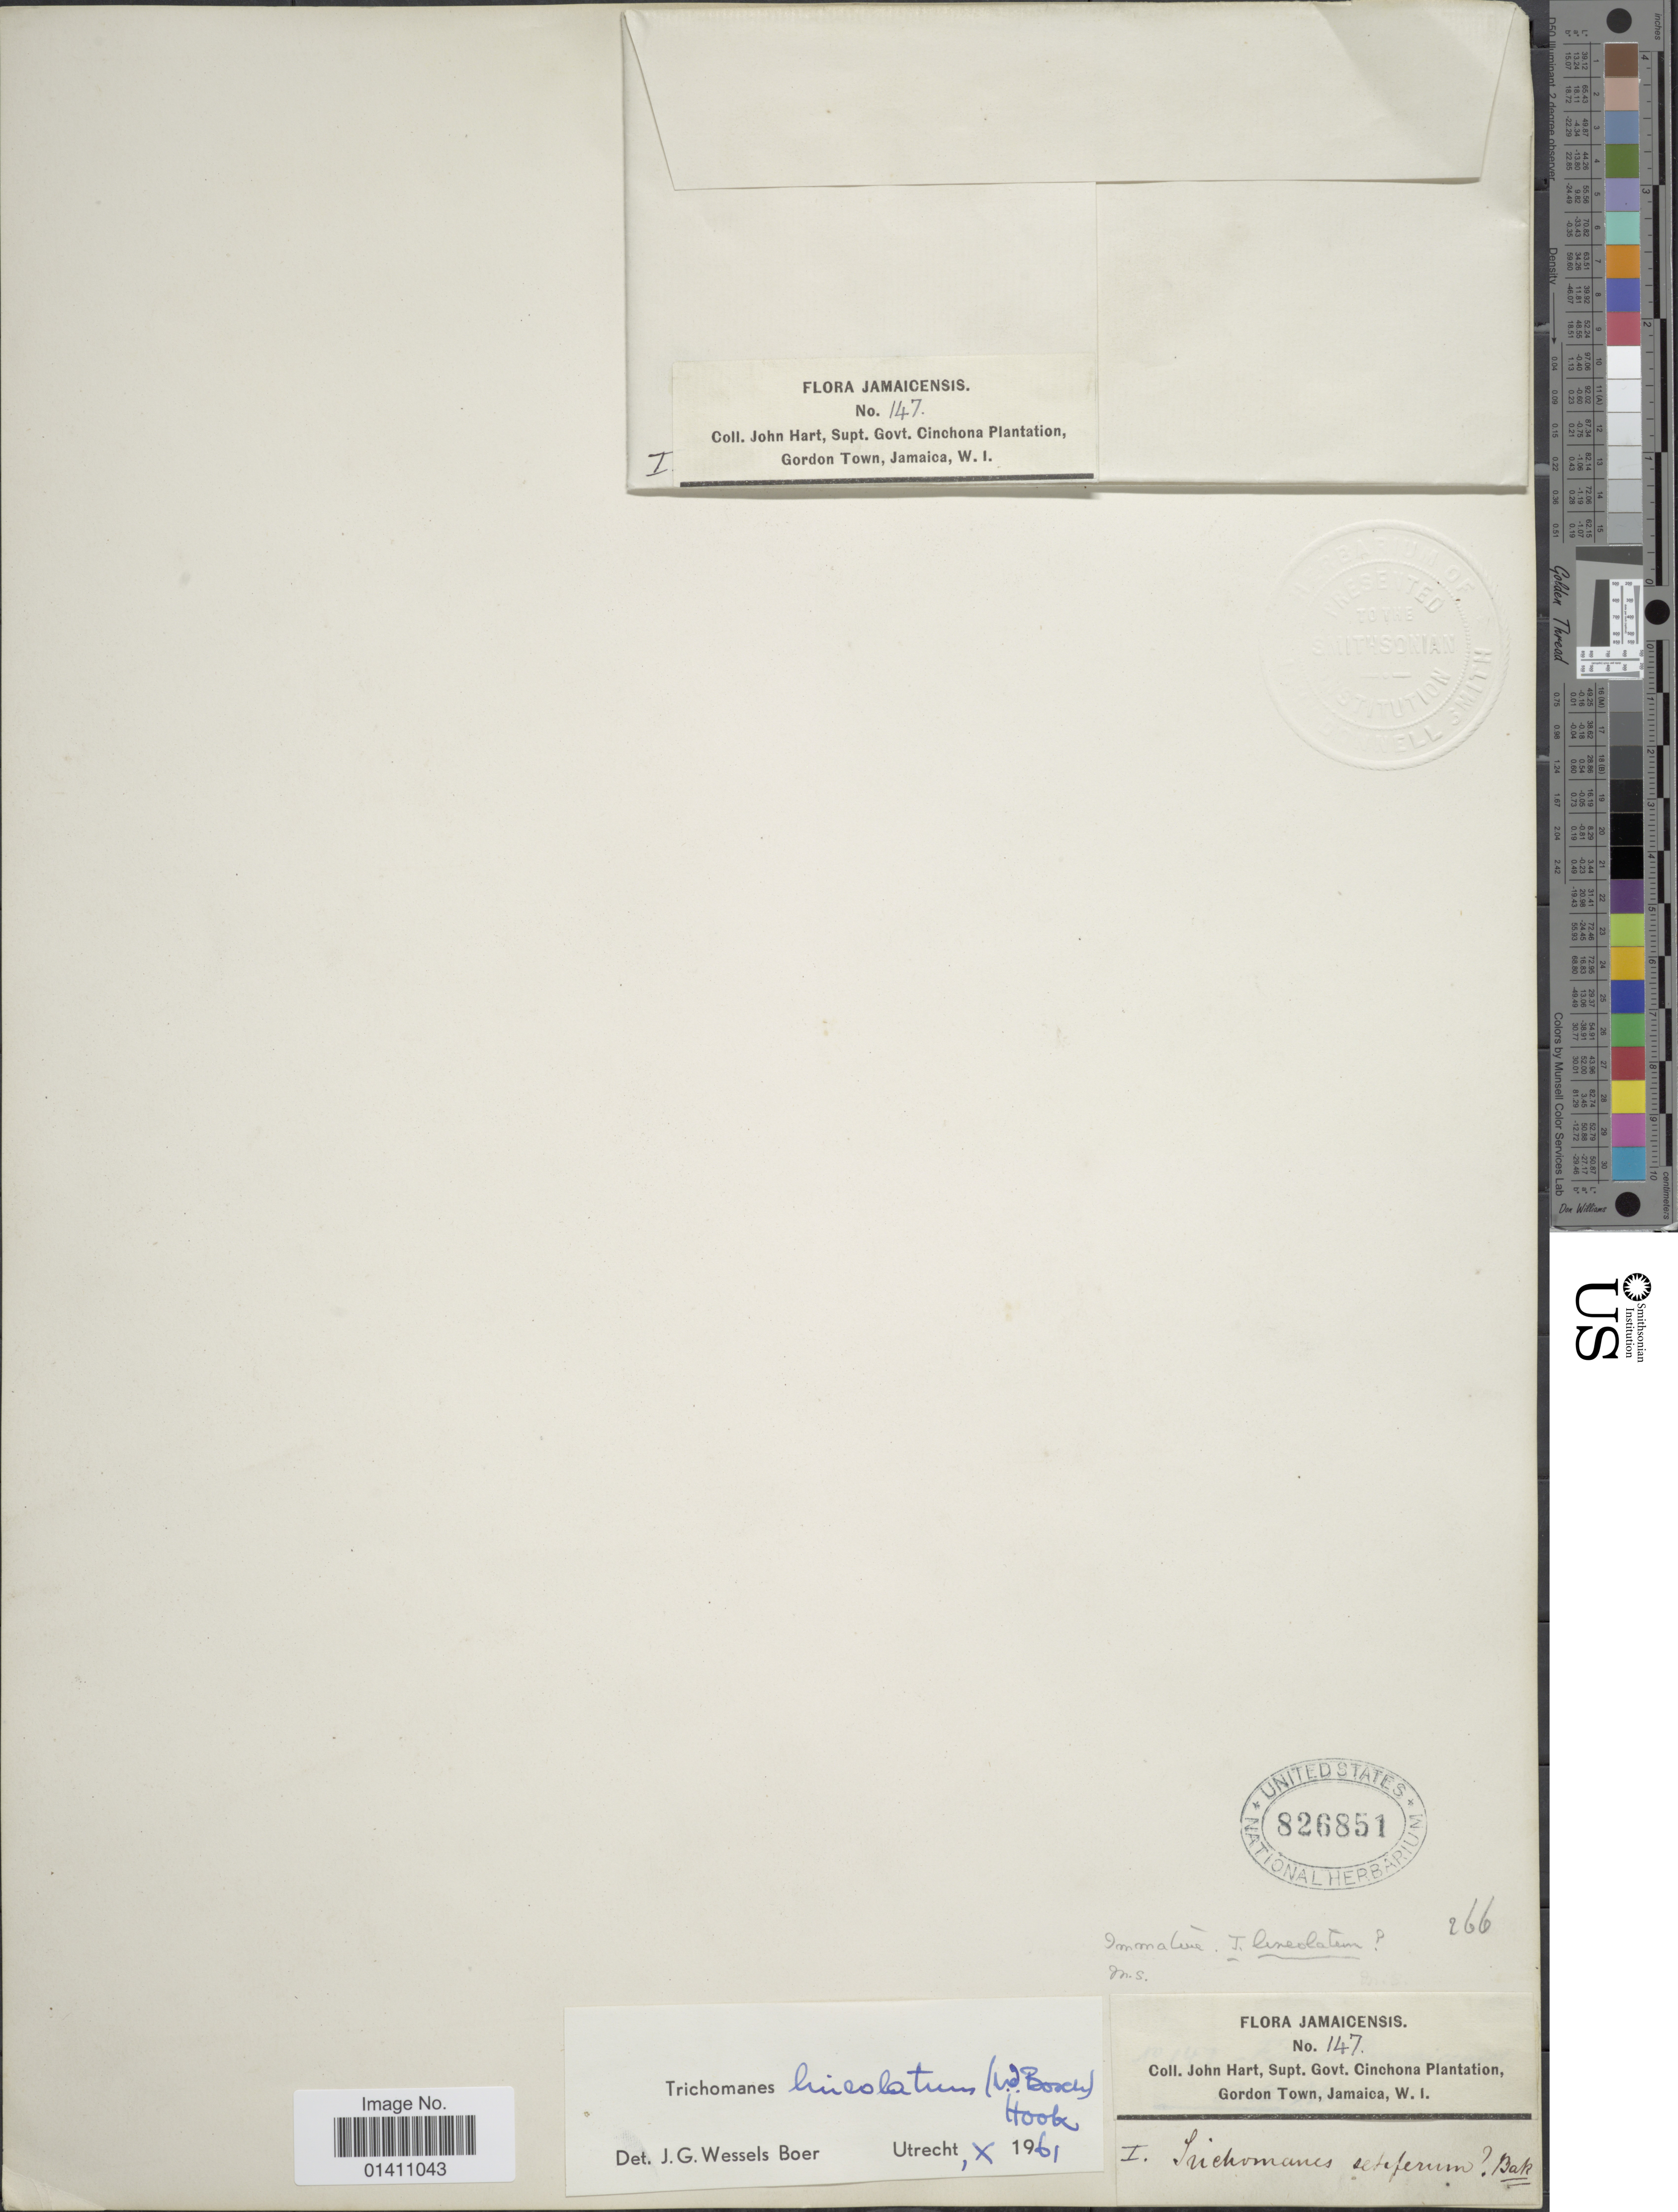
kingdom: Plantae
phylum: Tracheophyta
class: Polypodiopsida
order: Hymenophyllales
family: Hymenophyllaceae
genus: Didymoglossum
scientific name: Didymoglossum lineolatum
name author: Bosch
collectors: J. H. Hart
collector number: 147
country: Jamaica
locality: Supt. Govt. Cinchona Plantation, Gordon Town.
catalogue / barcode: US 826851